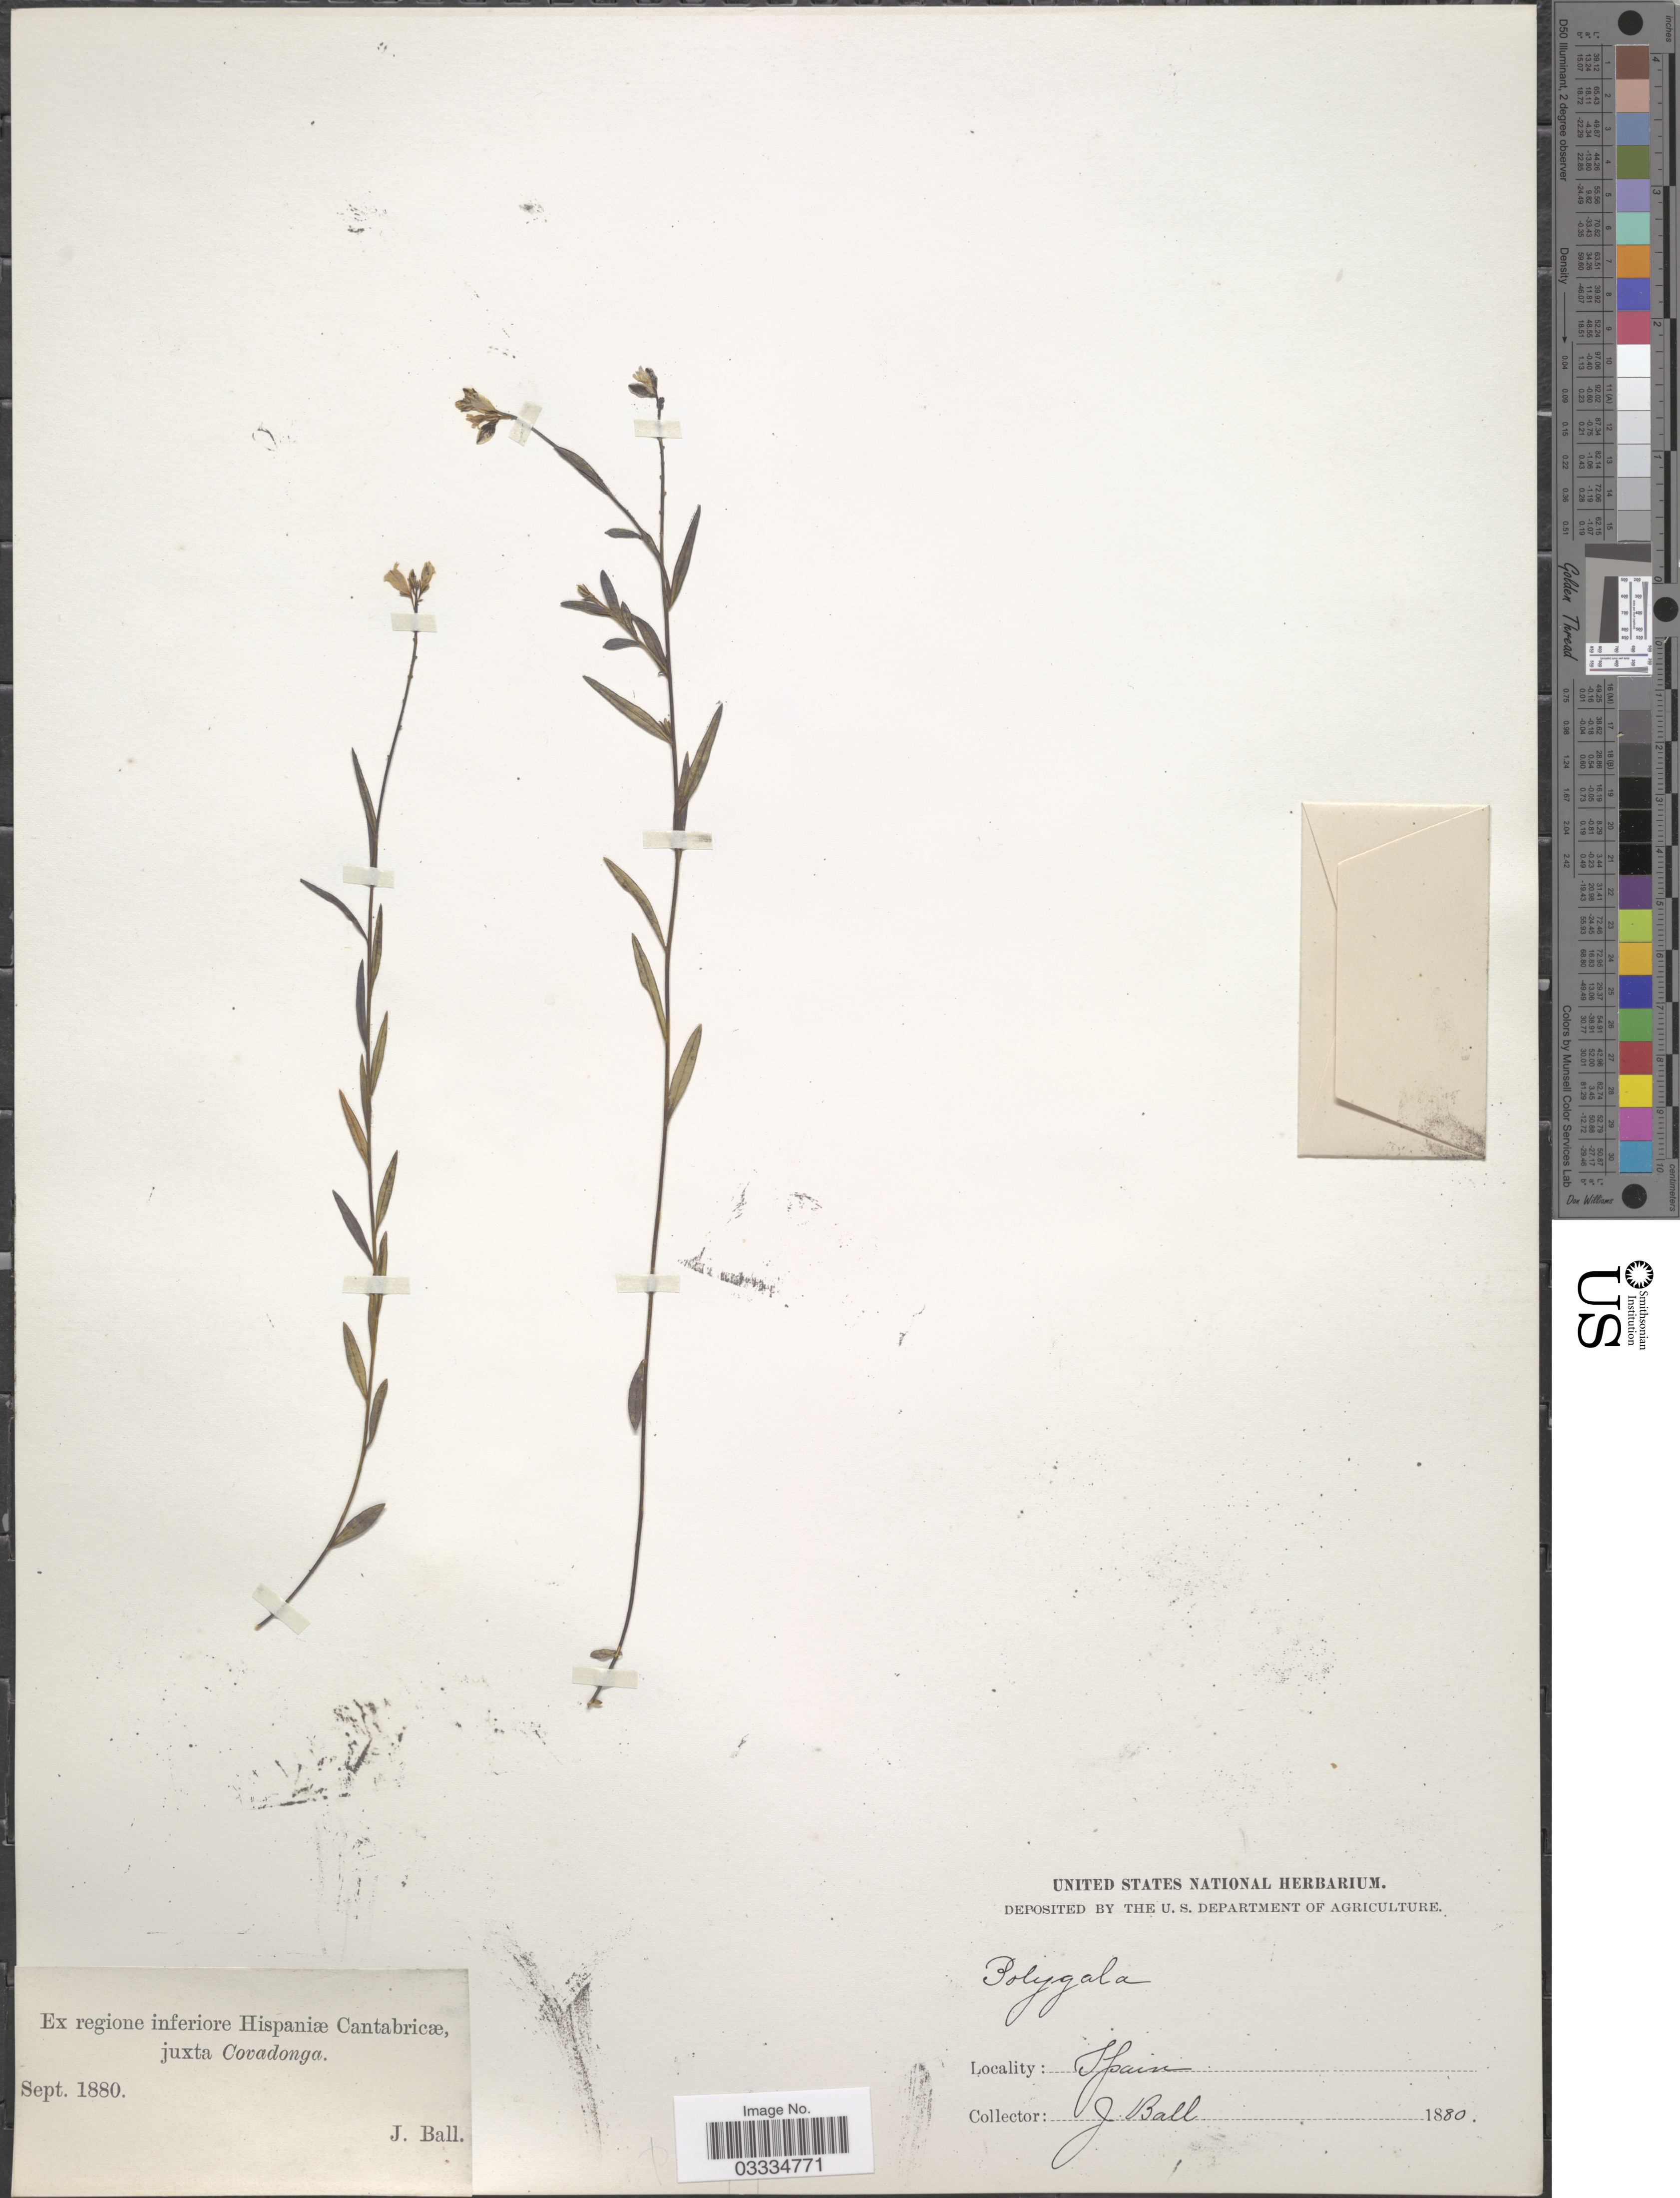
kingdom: Plantae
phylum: Tracheophyta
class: Magnoliopsida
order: Fabales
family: Polygalaceae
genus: Polygala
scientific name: Polygala sp.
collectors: J. Ball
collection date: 1880-09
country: Spain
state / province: Cantabria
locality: Ex regione inferiore Hispaniæ Cantabricæ, juxta Covadonga.